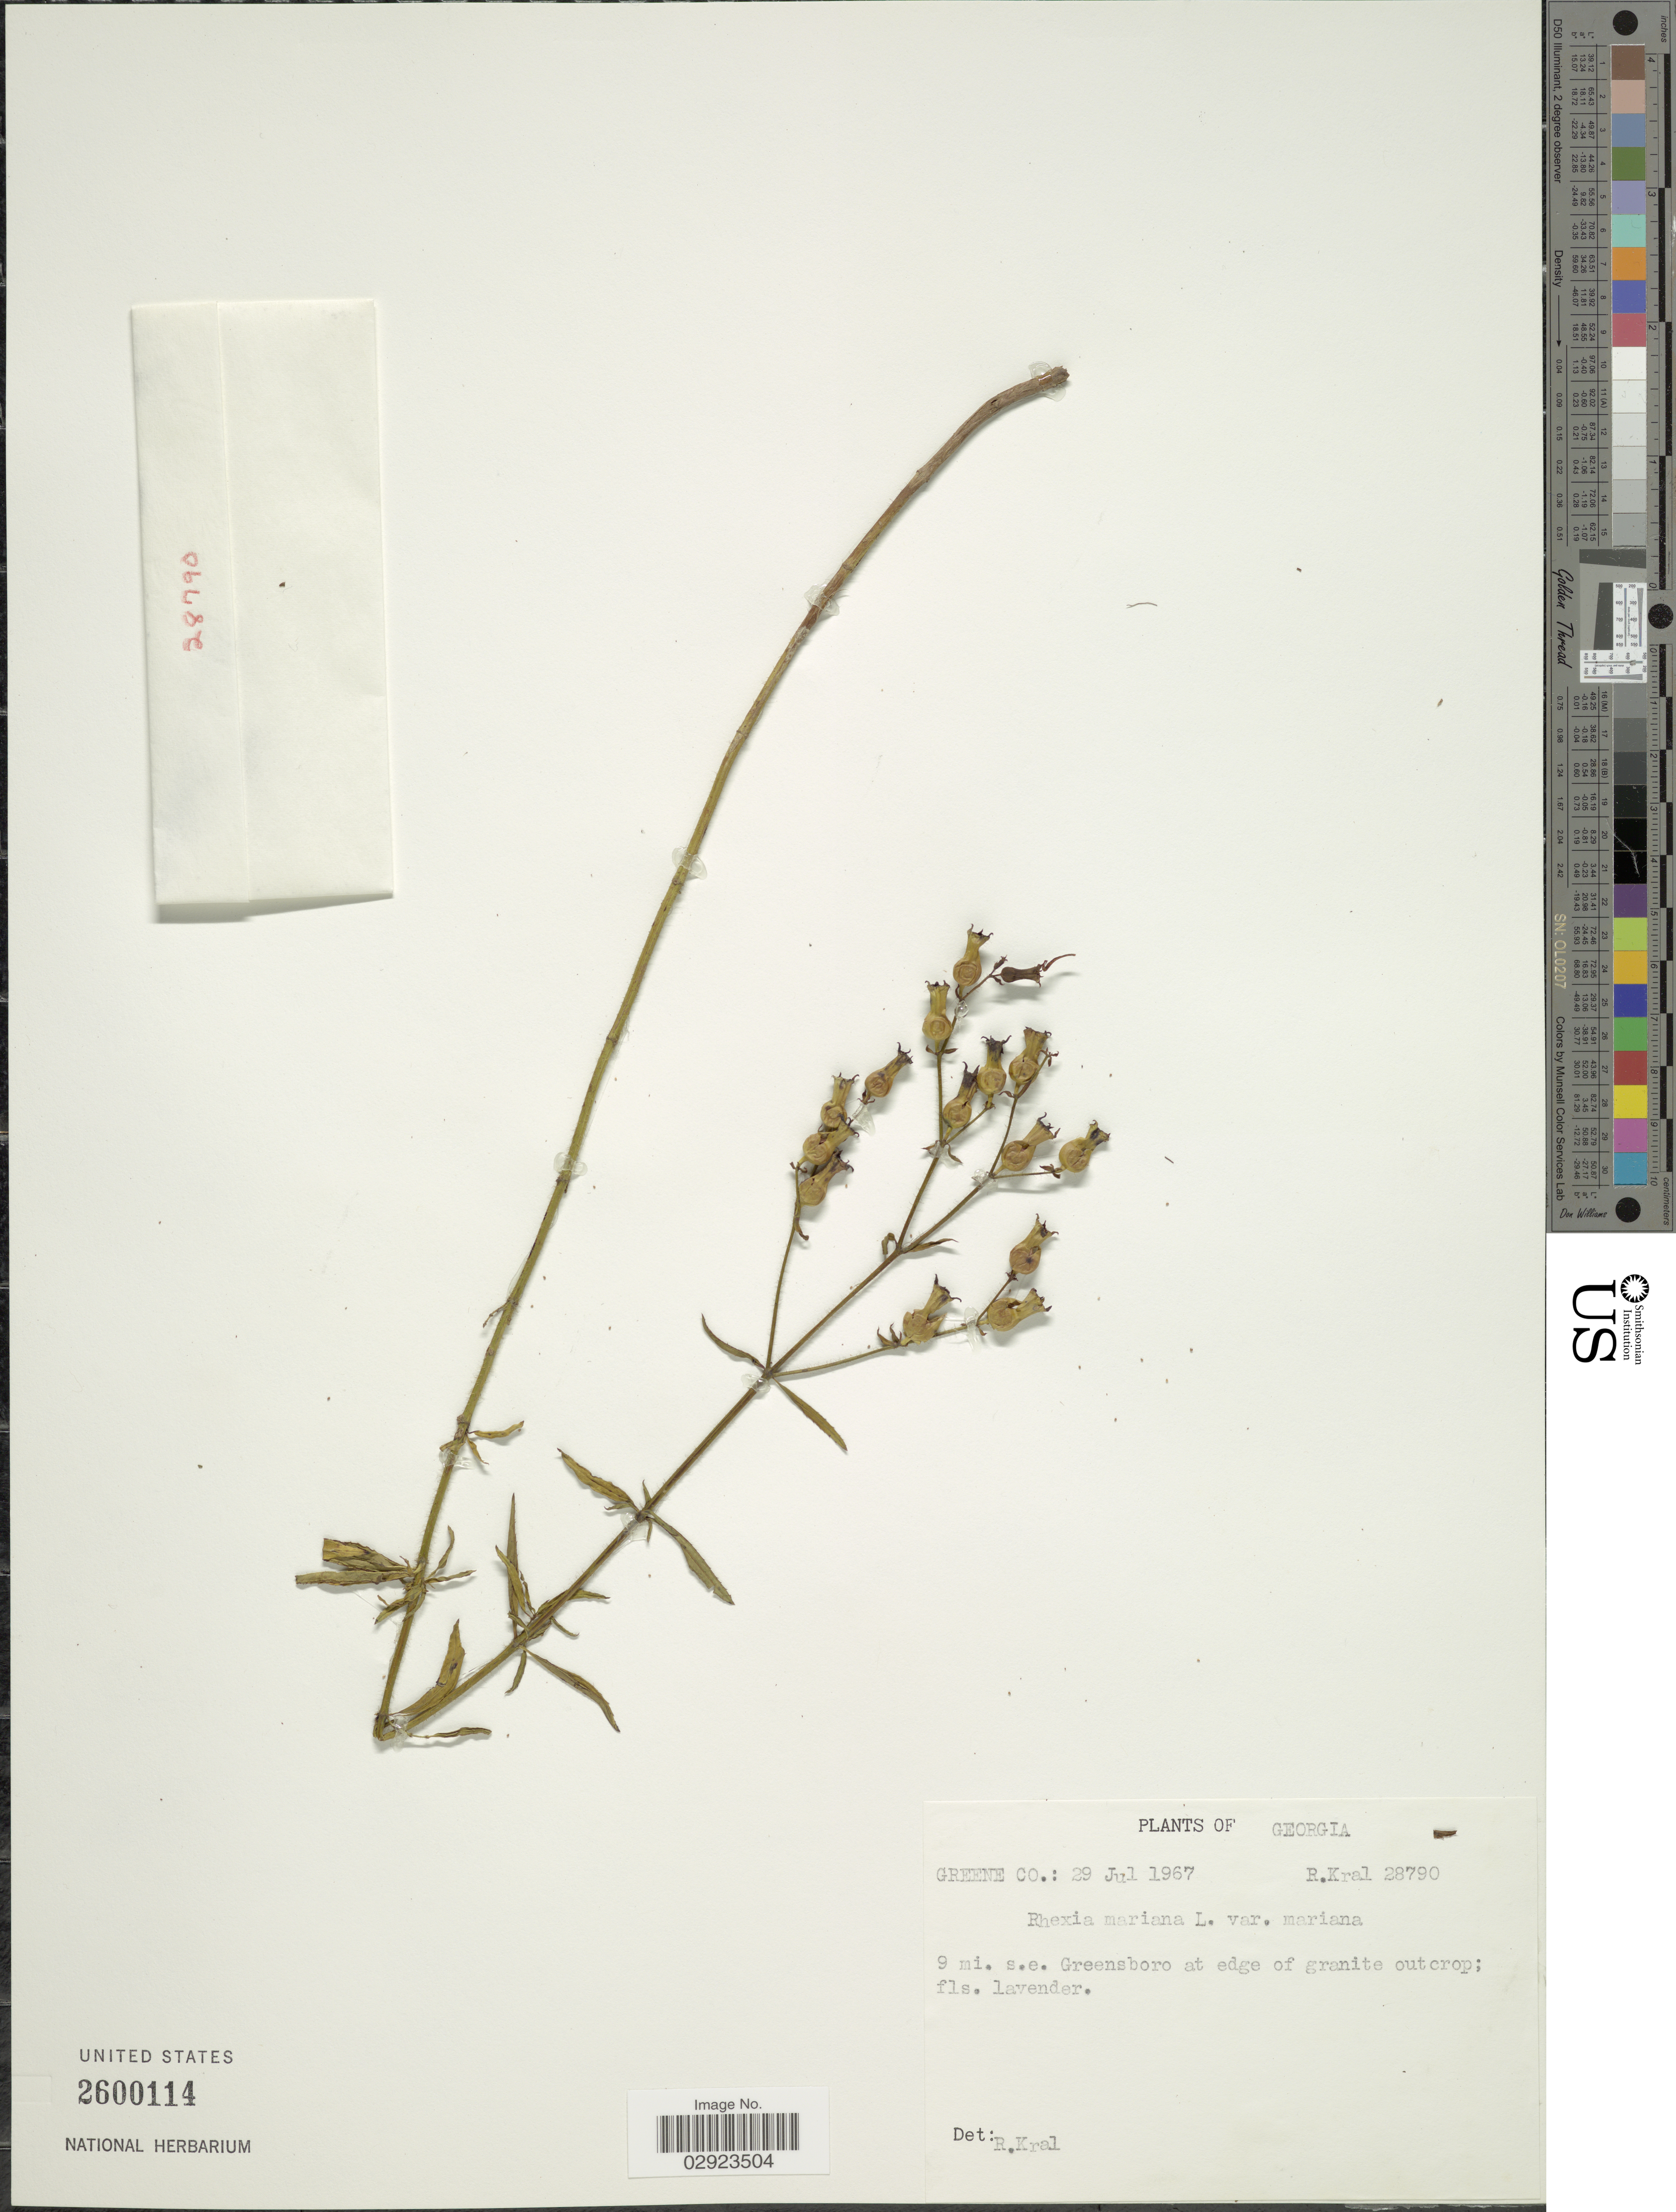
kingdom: Plantae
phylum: Tracheophyta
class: Magnoliopsida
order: Myrtales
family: Melastomataceae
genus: Rhexia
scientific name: Rhexia mariana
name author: L.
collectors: R. Kral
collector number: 28790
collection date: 1967-07-29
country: United States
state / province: Georgia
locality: Greene Co. 9 mi. s.e. Greensboro.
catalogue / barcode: US 2600114